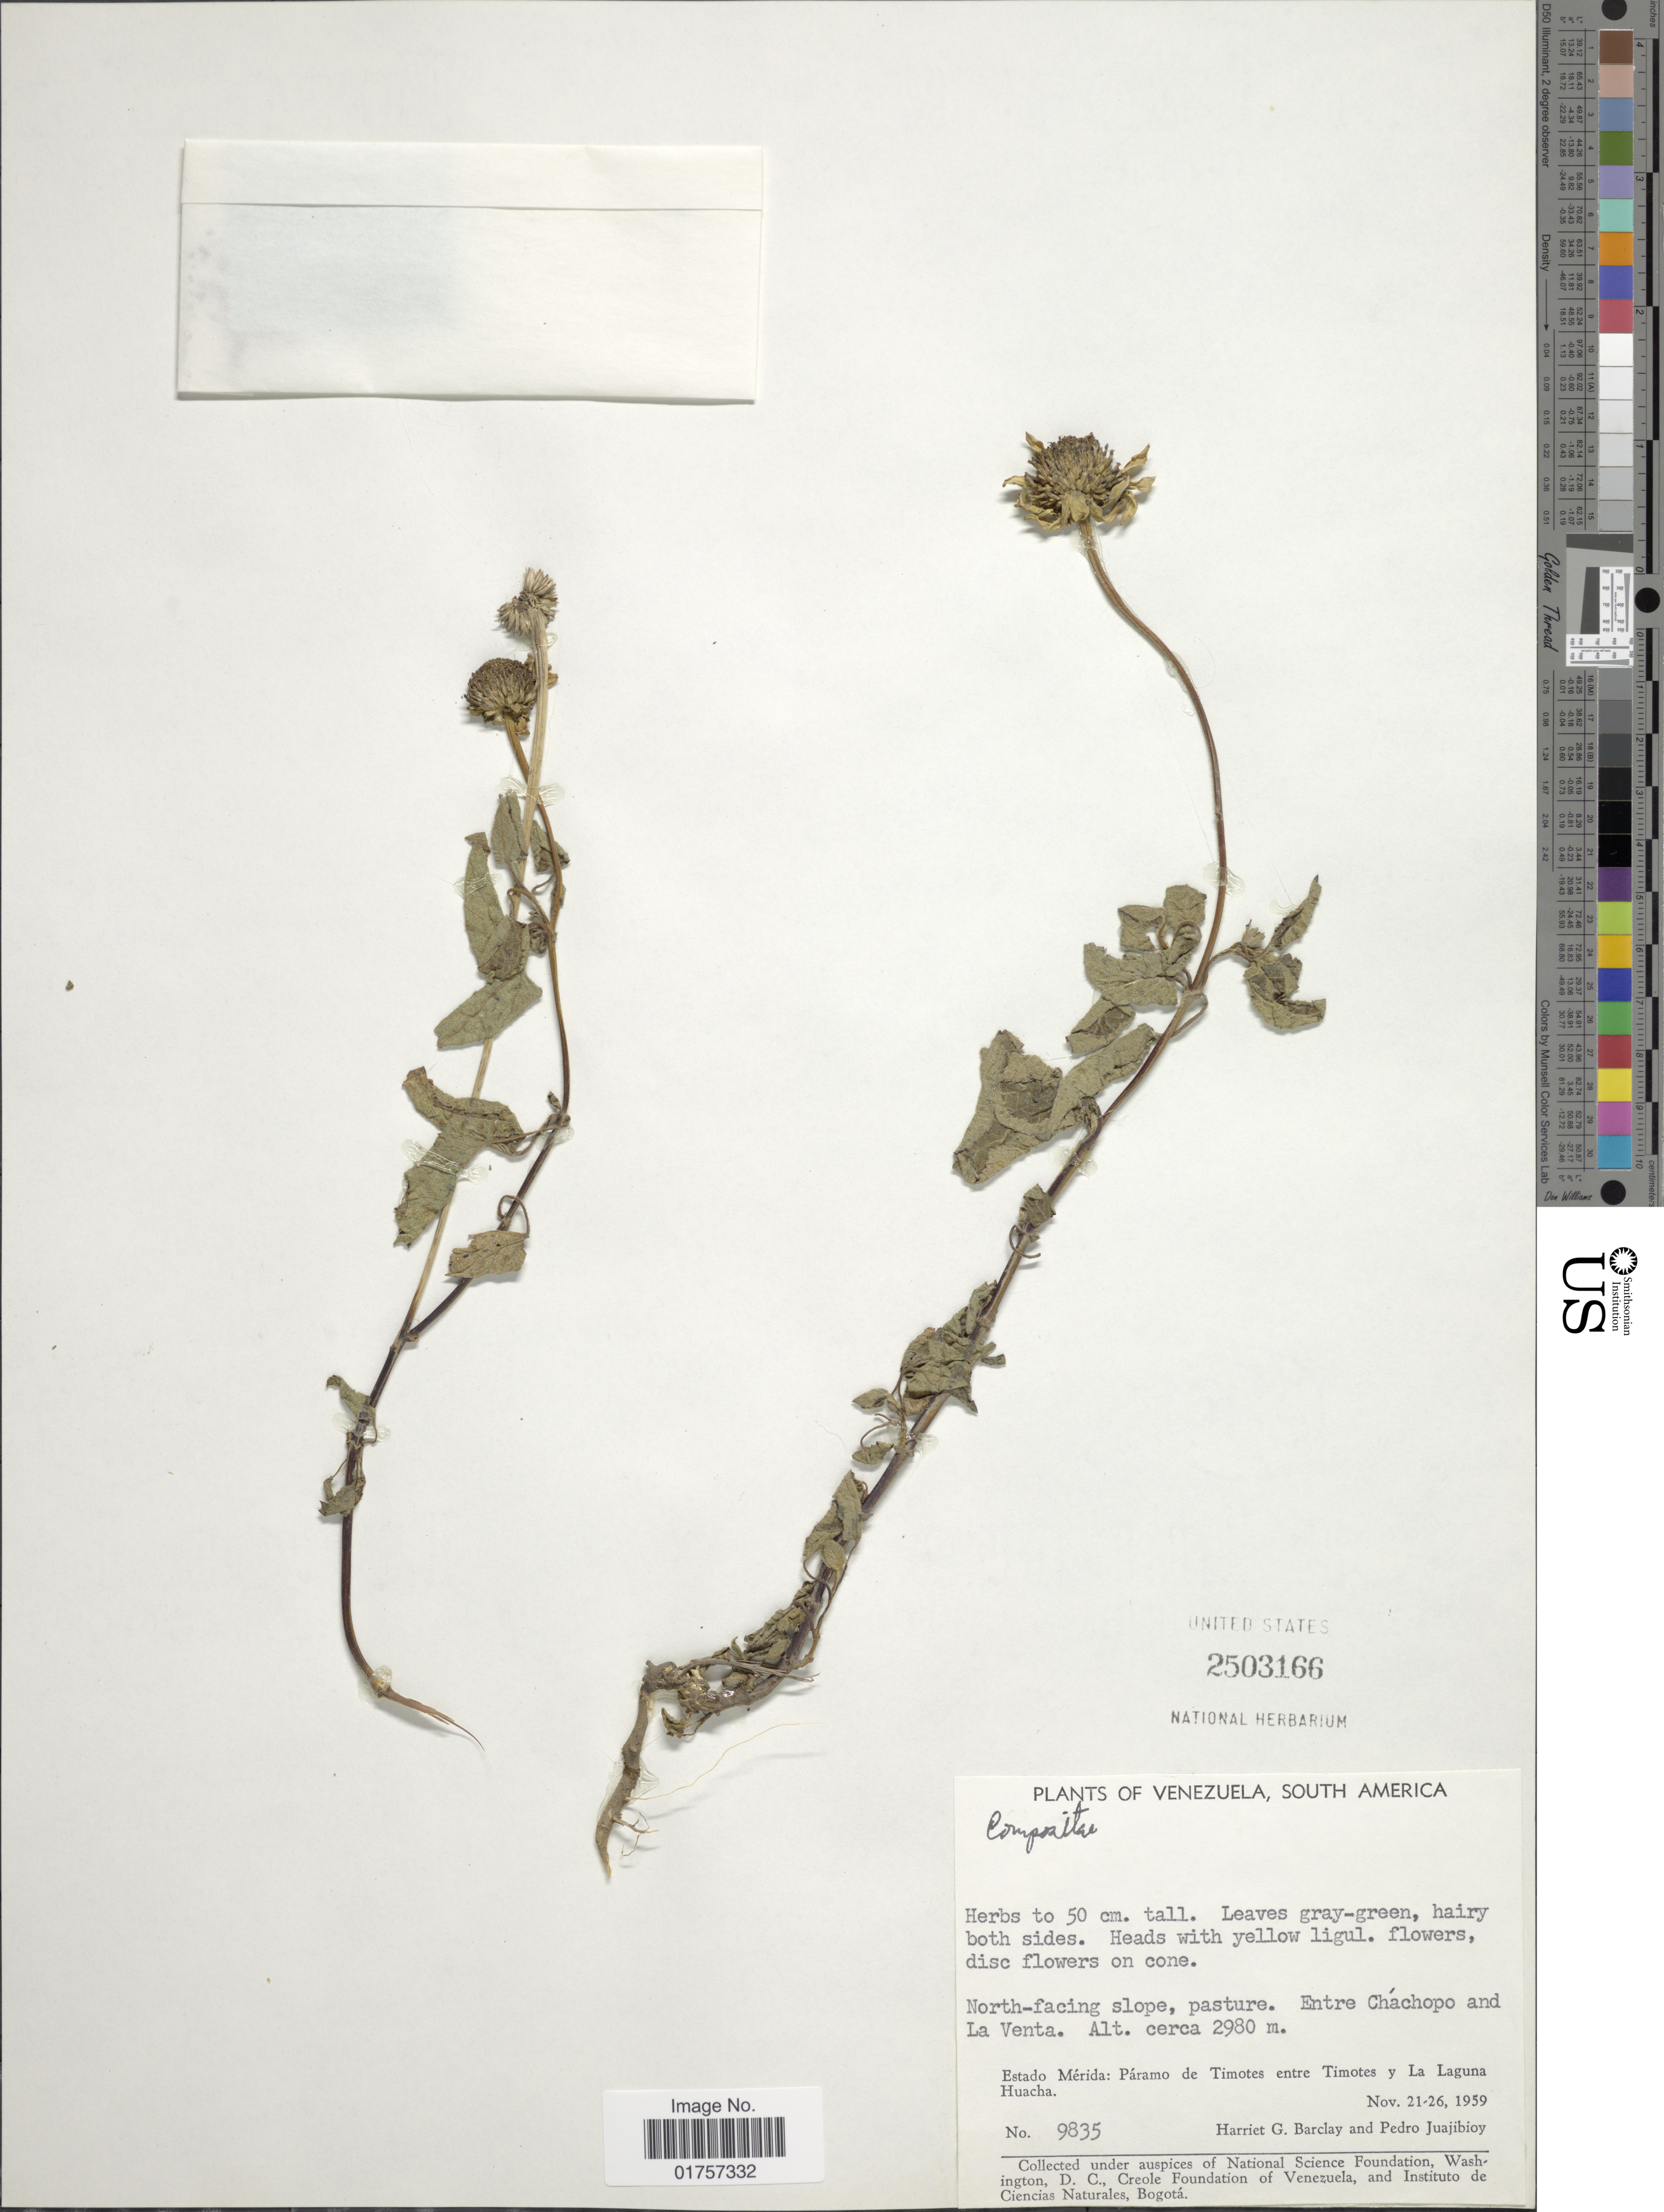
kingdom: Plantae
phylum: Tracheophyta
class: Magnoliopsida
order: Asterales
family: Asteraceae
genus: Heliopsis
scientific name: Heliopsis buphthalmoides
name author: (Jacq.) Dunal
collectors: H. G. Barclay & P. Juajibioy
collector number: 9835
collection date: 1959-11-21/1959-11-26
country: Venezuela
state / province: Mérida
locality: Entre Cháchopo and La Venta. Páramo de Timotes entre Timotes y La Laguna Huacha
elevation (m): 2980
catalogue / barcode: US 2503166